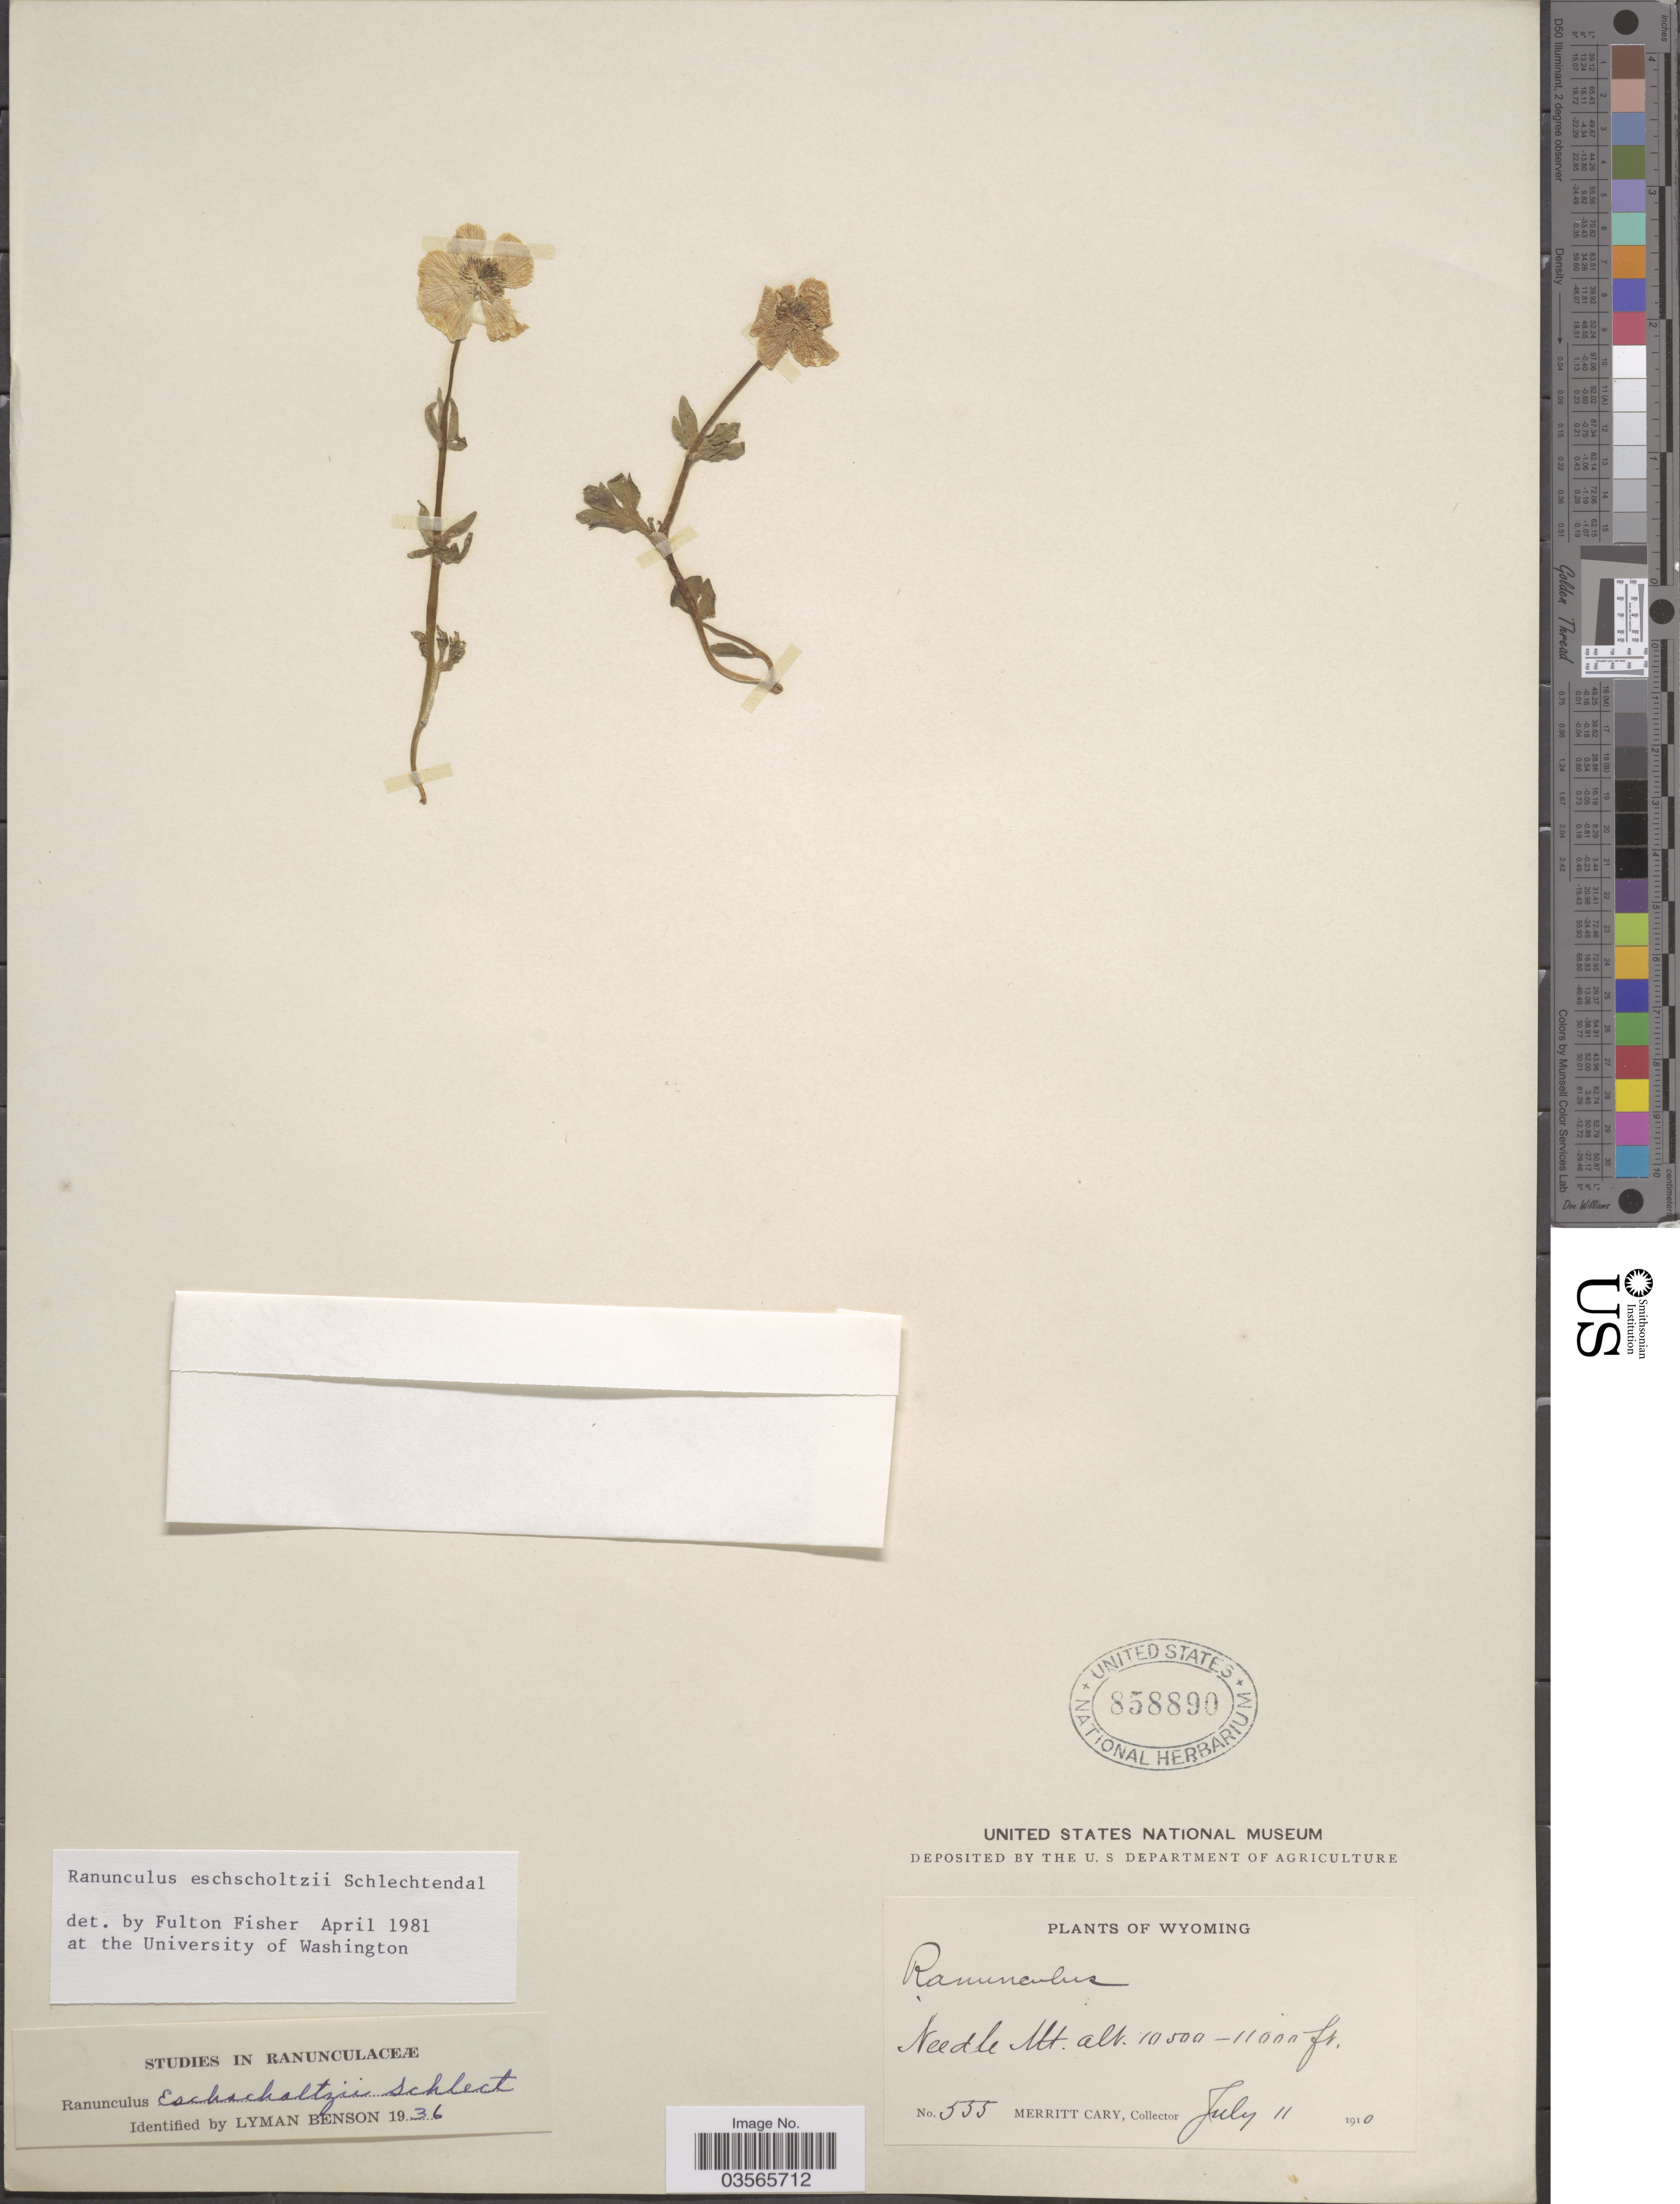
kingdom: Plantae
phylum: Tracheophyta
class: Magnoliopsida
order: Ranunculales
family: Ranunculaceae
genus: Ranunculus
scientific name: Ranunculus eschscholtzii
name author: Schltdl.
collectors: M. Cary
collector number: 555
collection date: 1910-07-11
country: United States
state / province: Wyoming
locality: Needle Mt.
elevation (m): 3200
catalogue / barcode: US 858890